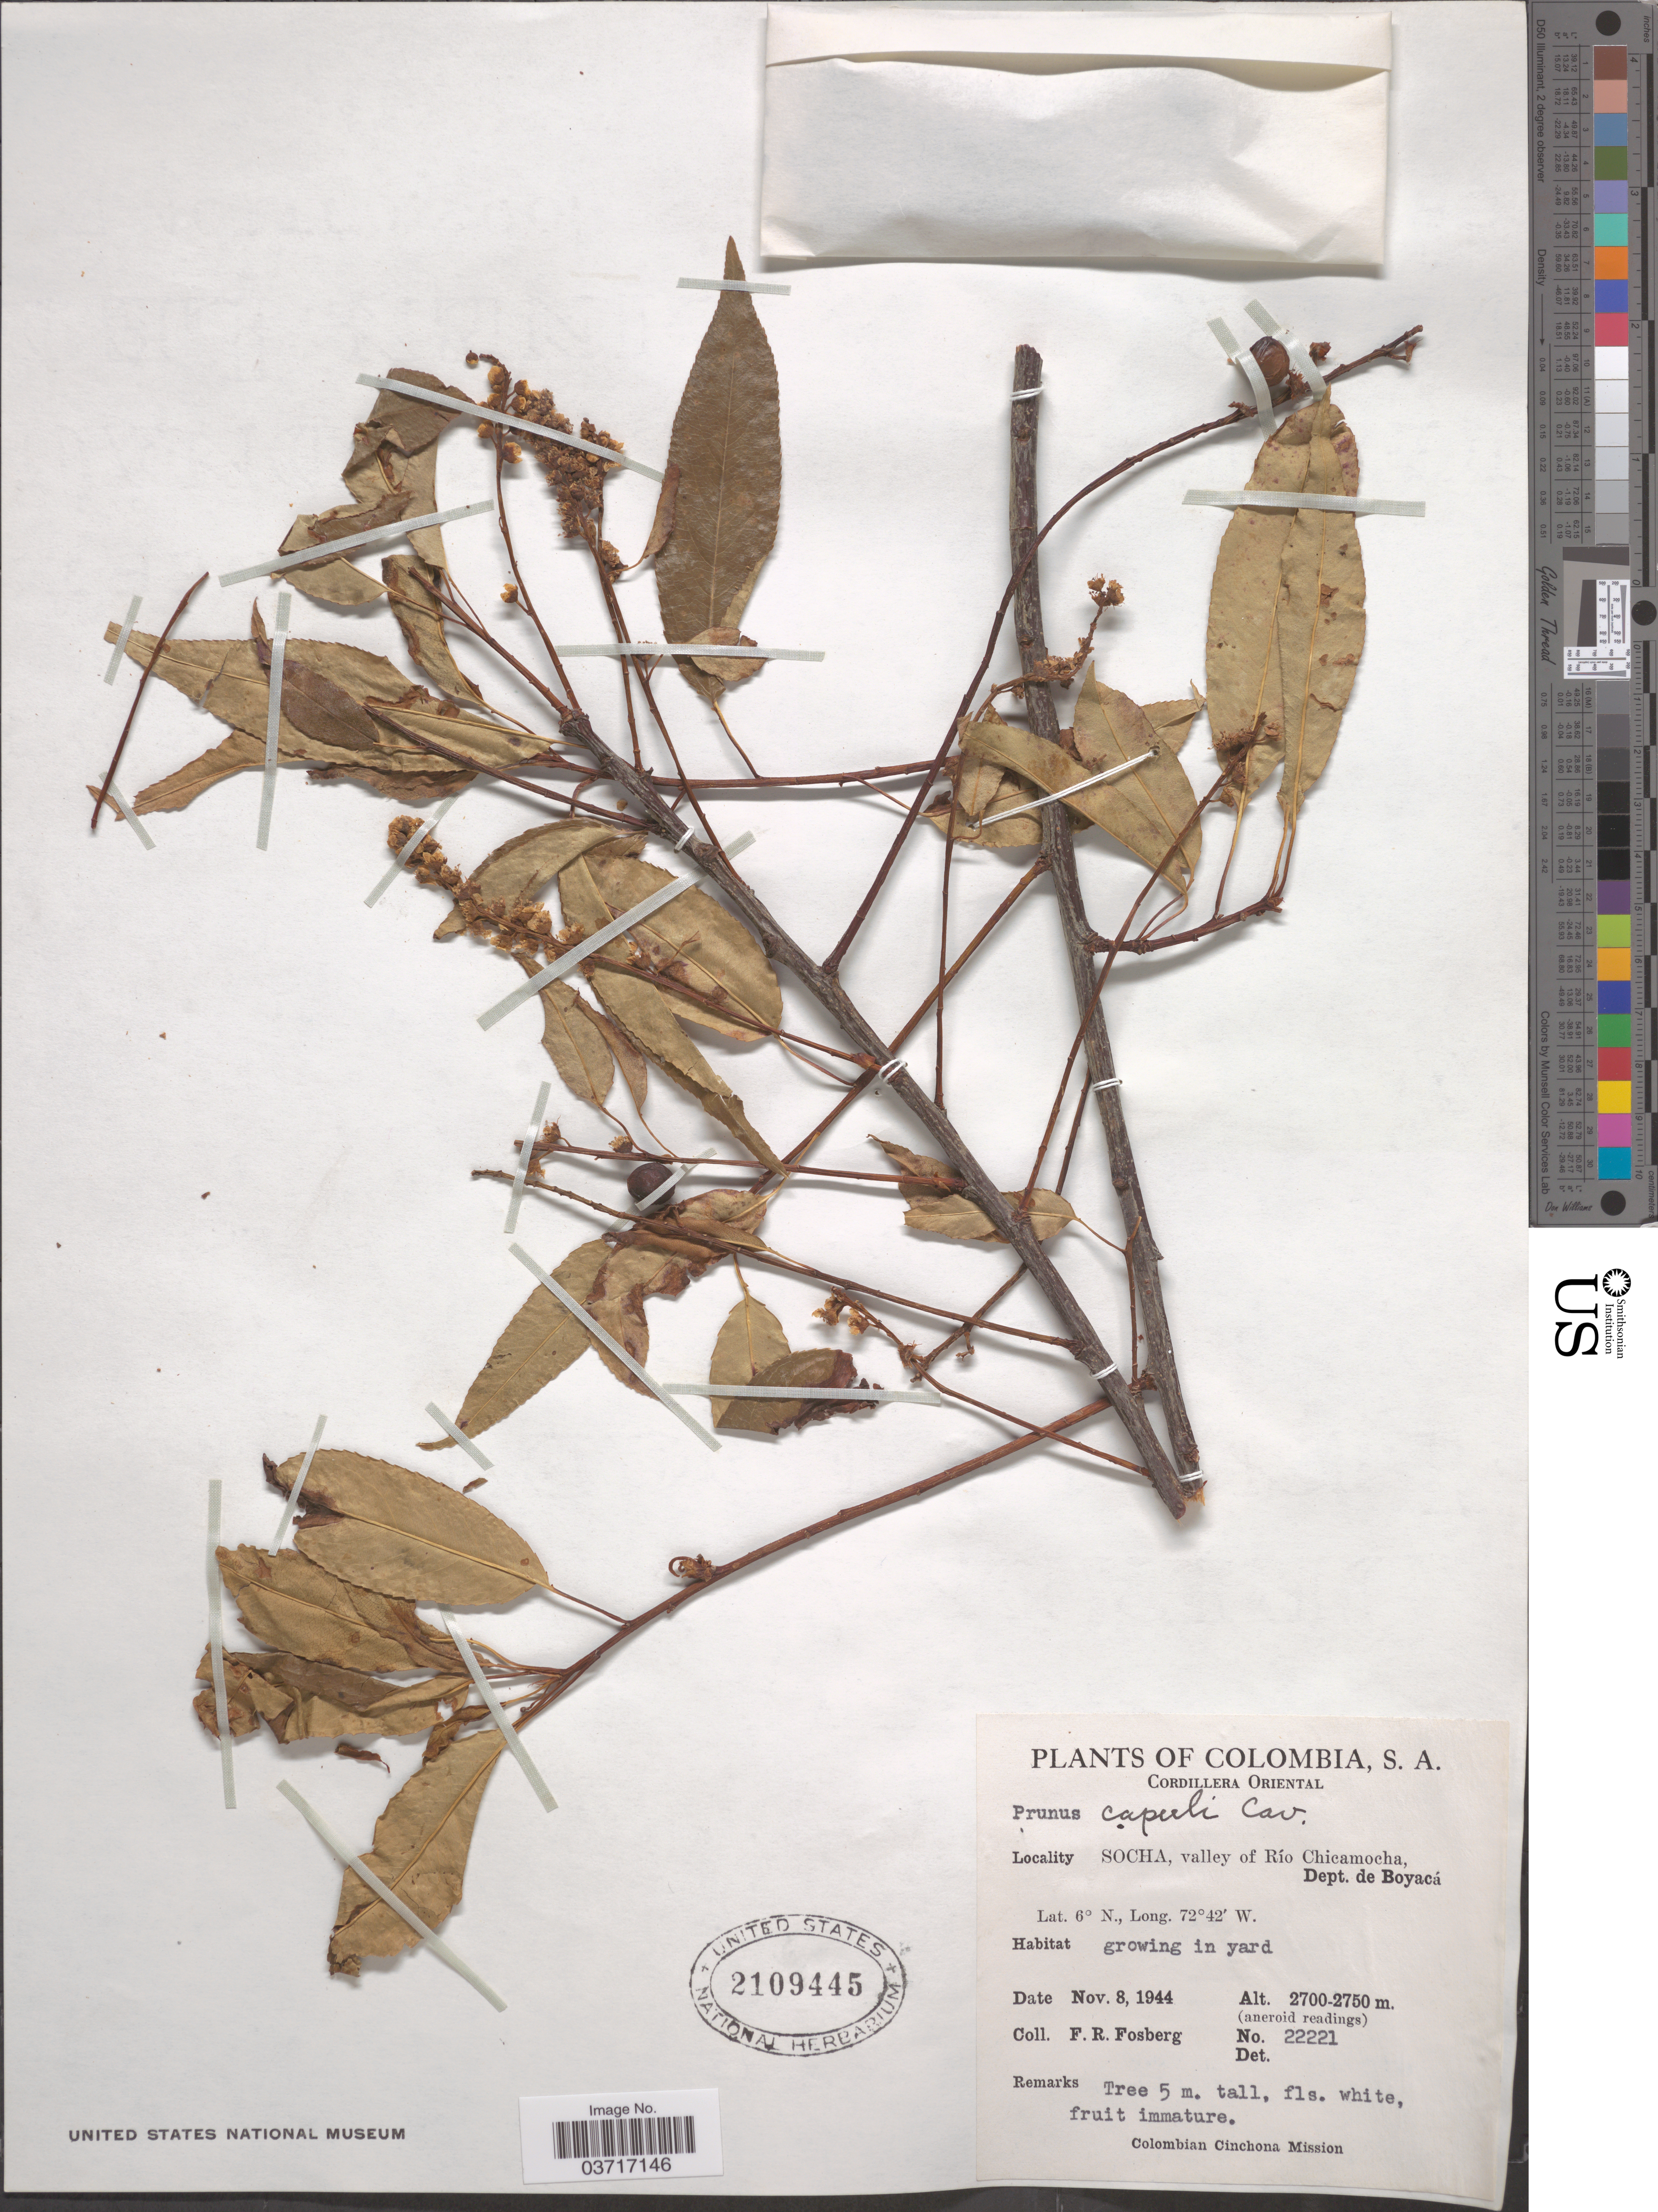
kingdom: Plantae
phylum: Tracheophyta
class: Magnoliopsida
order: Rosales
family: Rosaceae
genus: Prunus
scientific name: Prunus serotina subsp. capuli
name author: (Cav. ex Spreng.) McVaugh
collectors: F. R. Fosberg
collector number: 22221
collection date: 1944-11-08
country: Colombia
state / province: Boyacá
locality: Cordillera Oriental. Socha, valley of Río Chicamocha, Dept. de Boyacá.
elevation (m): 2700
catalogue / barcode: US 2109445